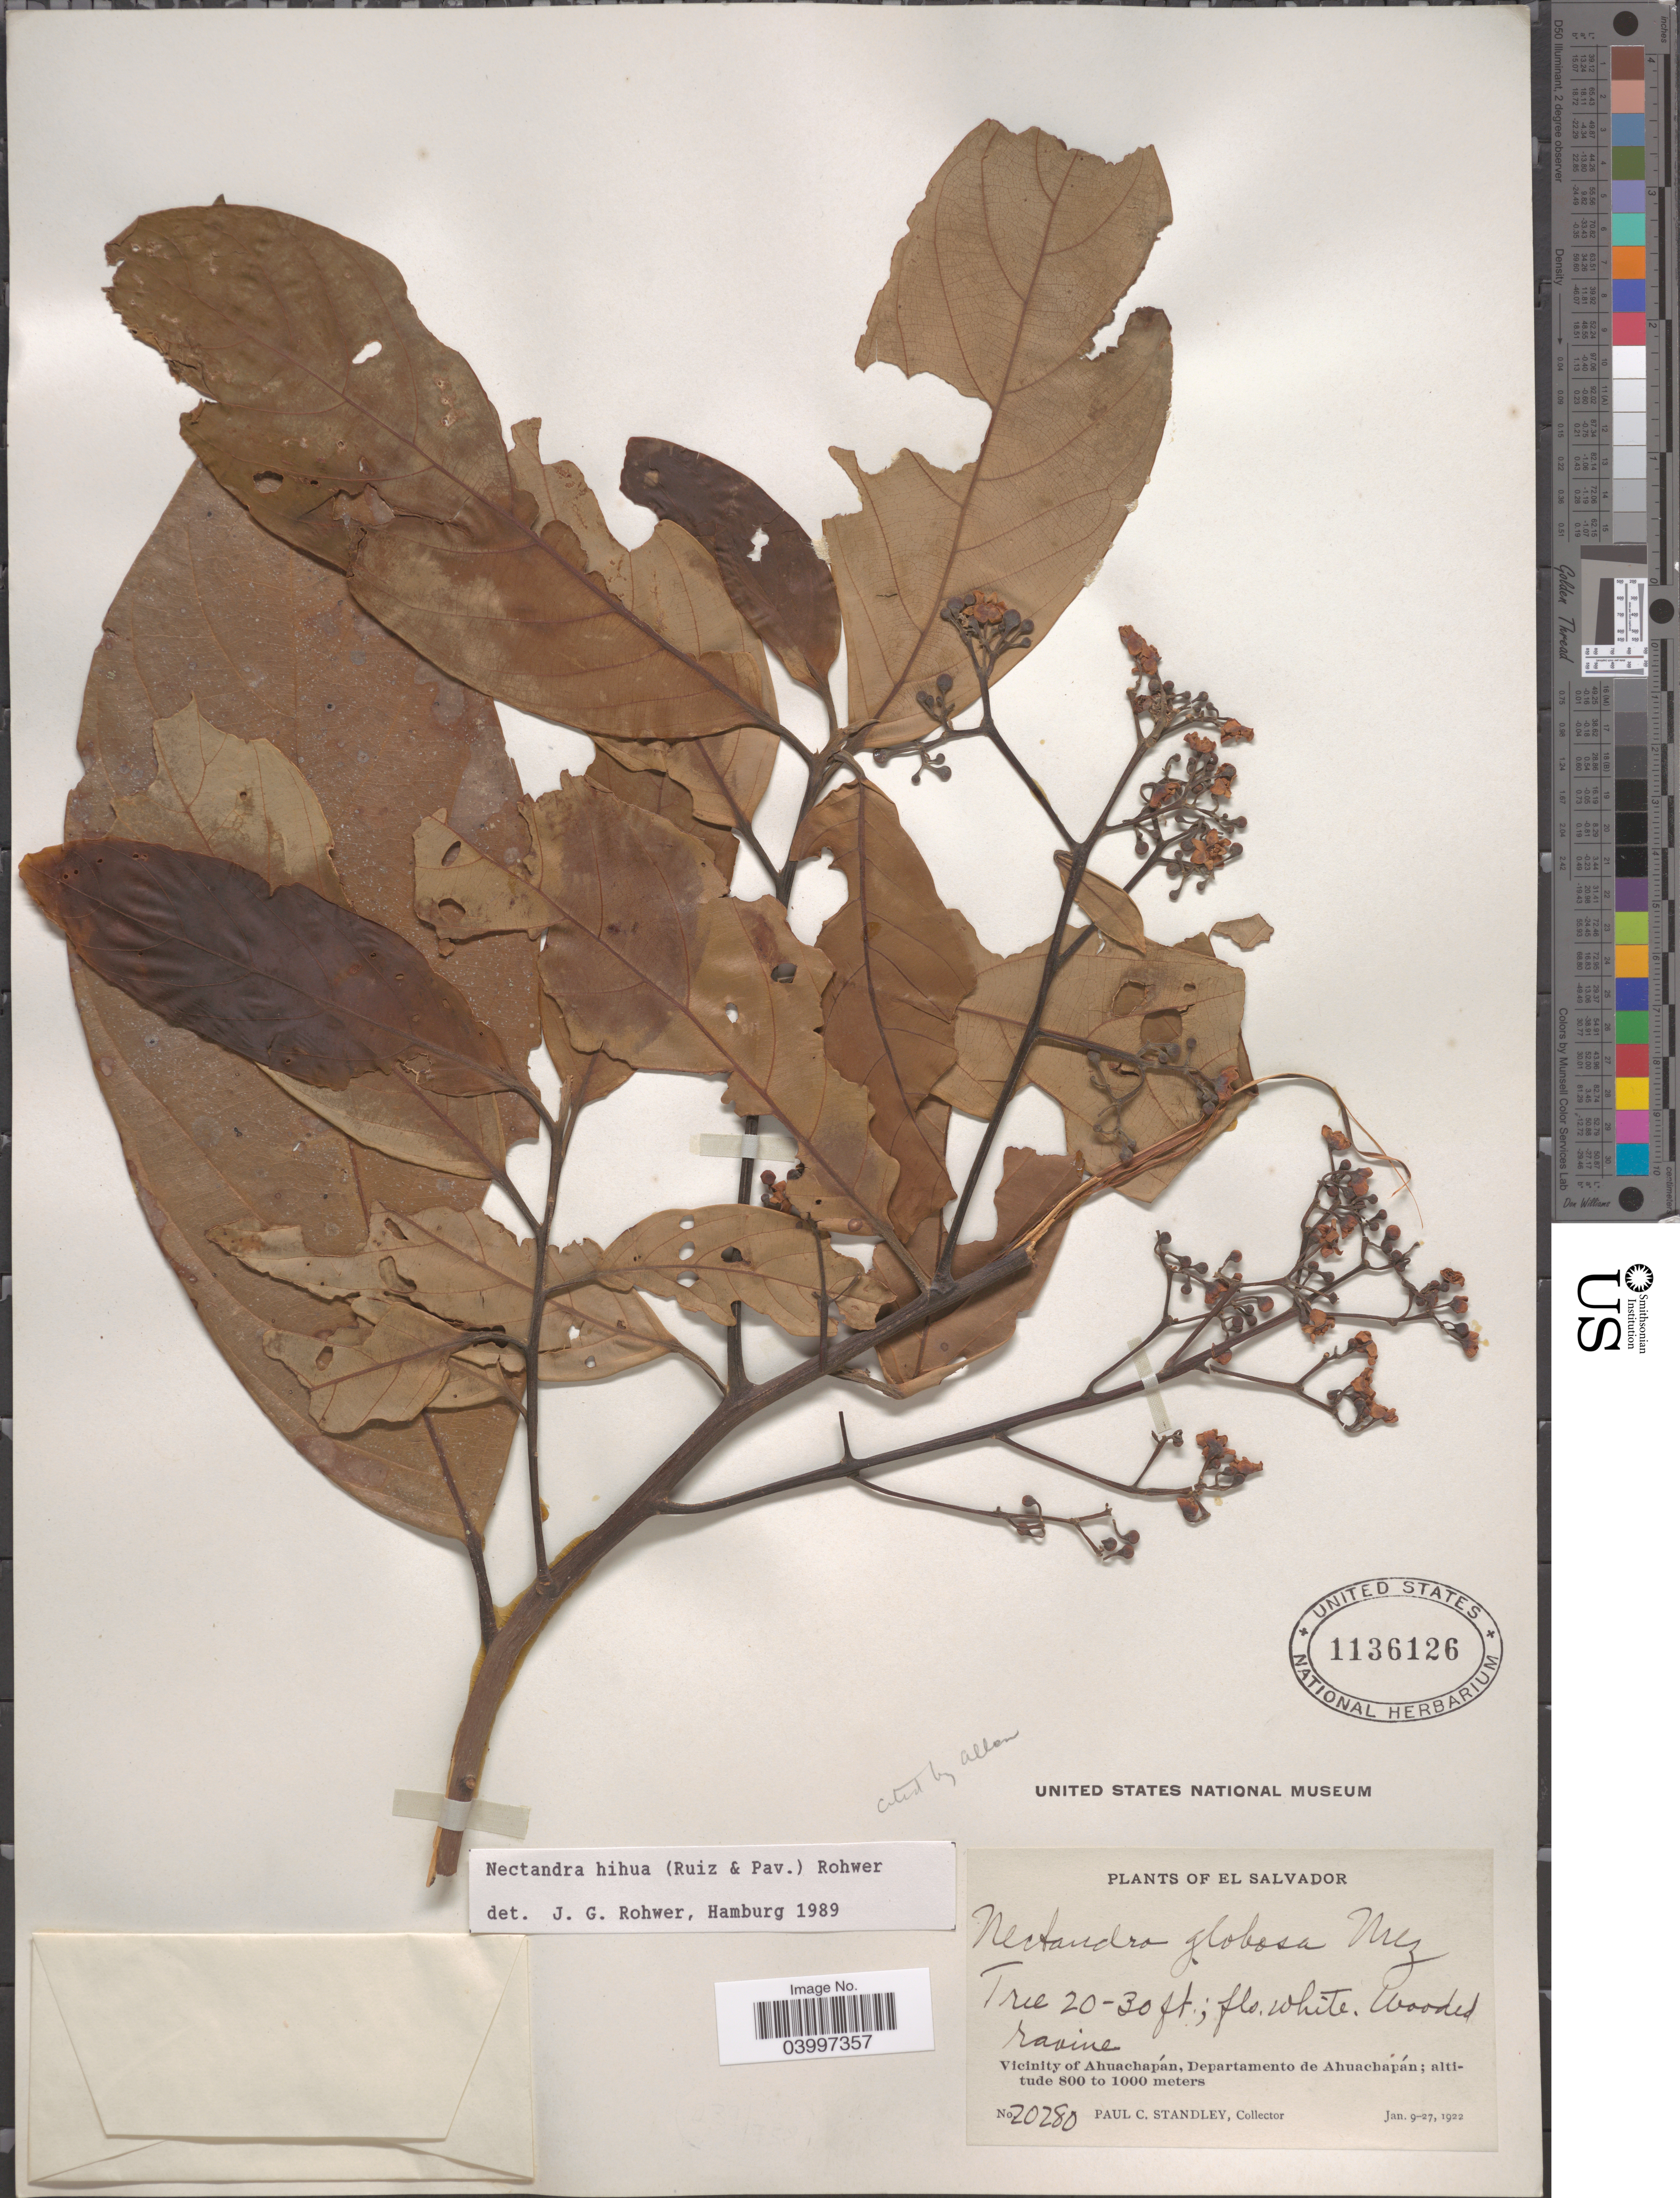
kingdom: Plantae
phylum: Tracheophyta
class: Magnoliopsida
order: Laurales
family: Lauraceae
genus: Nectandra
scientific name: Nectandra hihua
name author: (Ruiz & Pav.) Rohwer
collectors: P. C. Standley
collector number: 20280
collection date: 1922-01-09/1922-01-27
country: El Salvador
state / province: Ahuachapan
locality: Vicinity of Ahuachapán, Departamento de Ahuachapán.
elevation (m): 800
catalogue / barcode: US 1136126